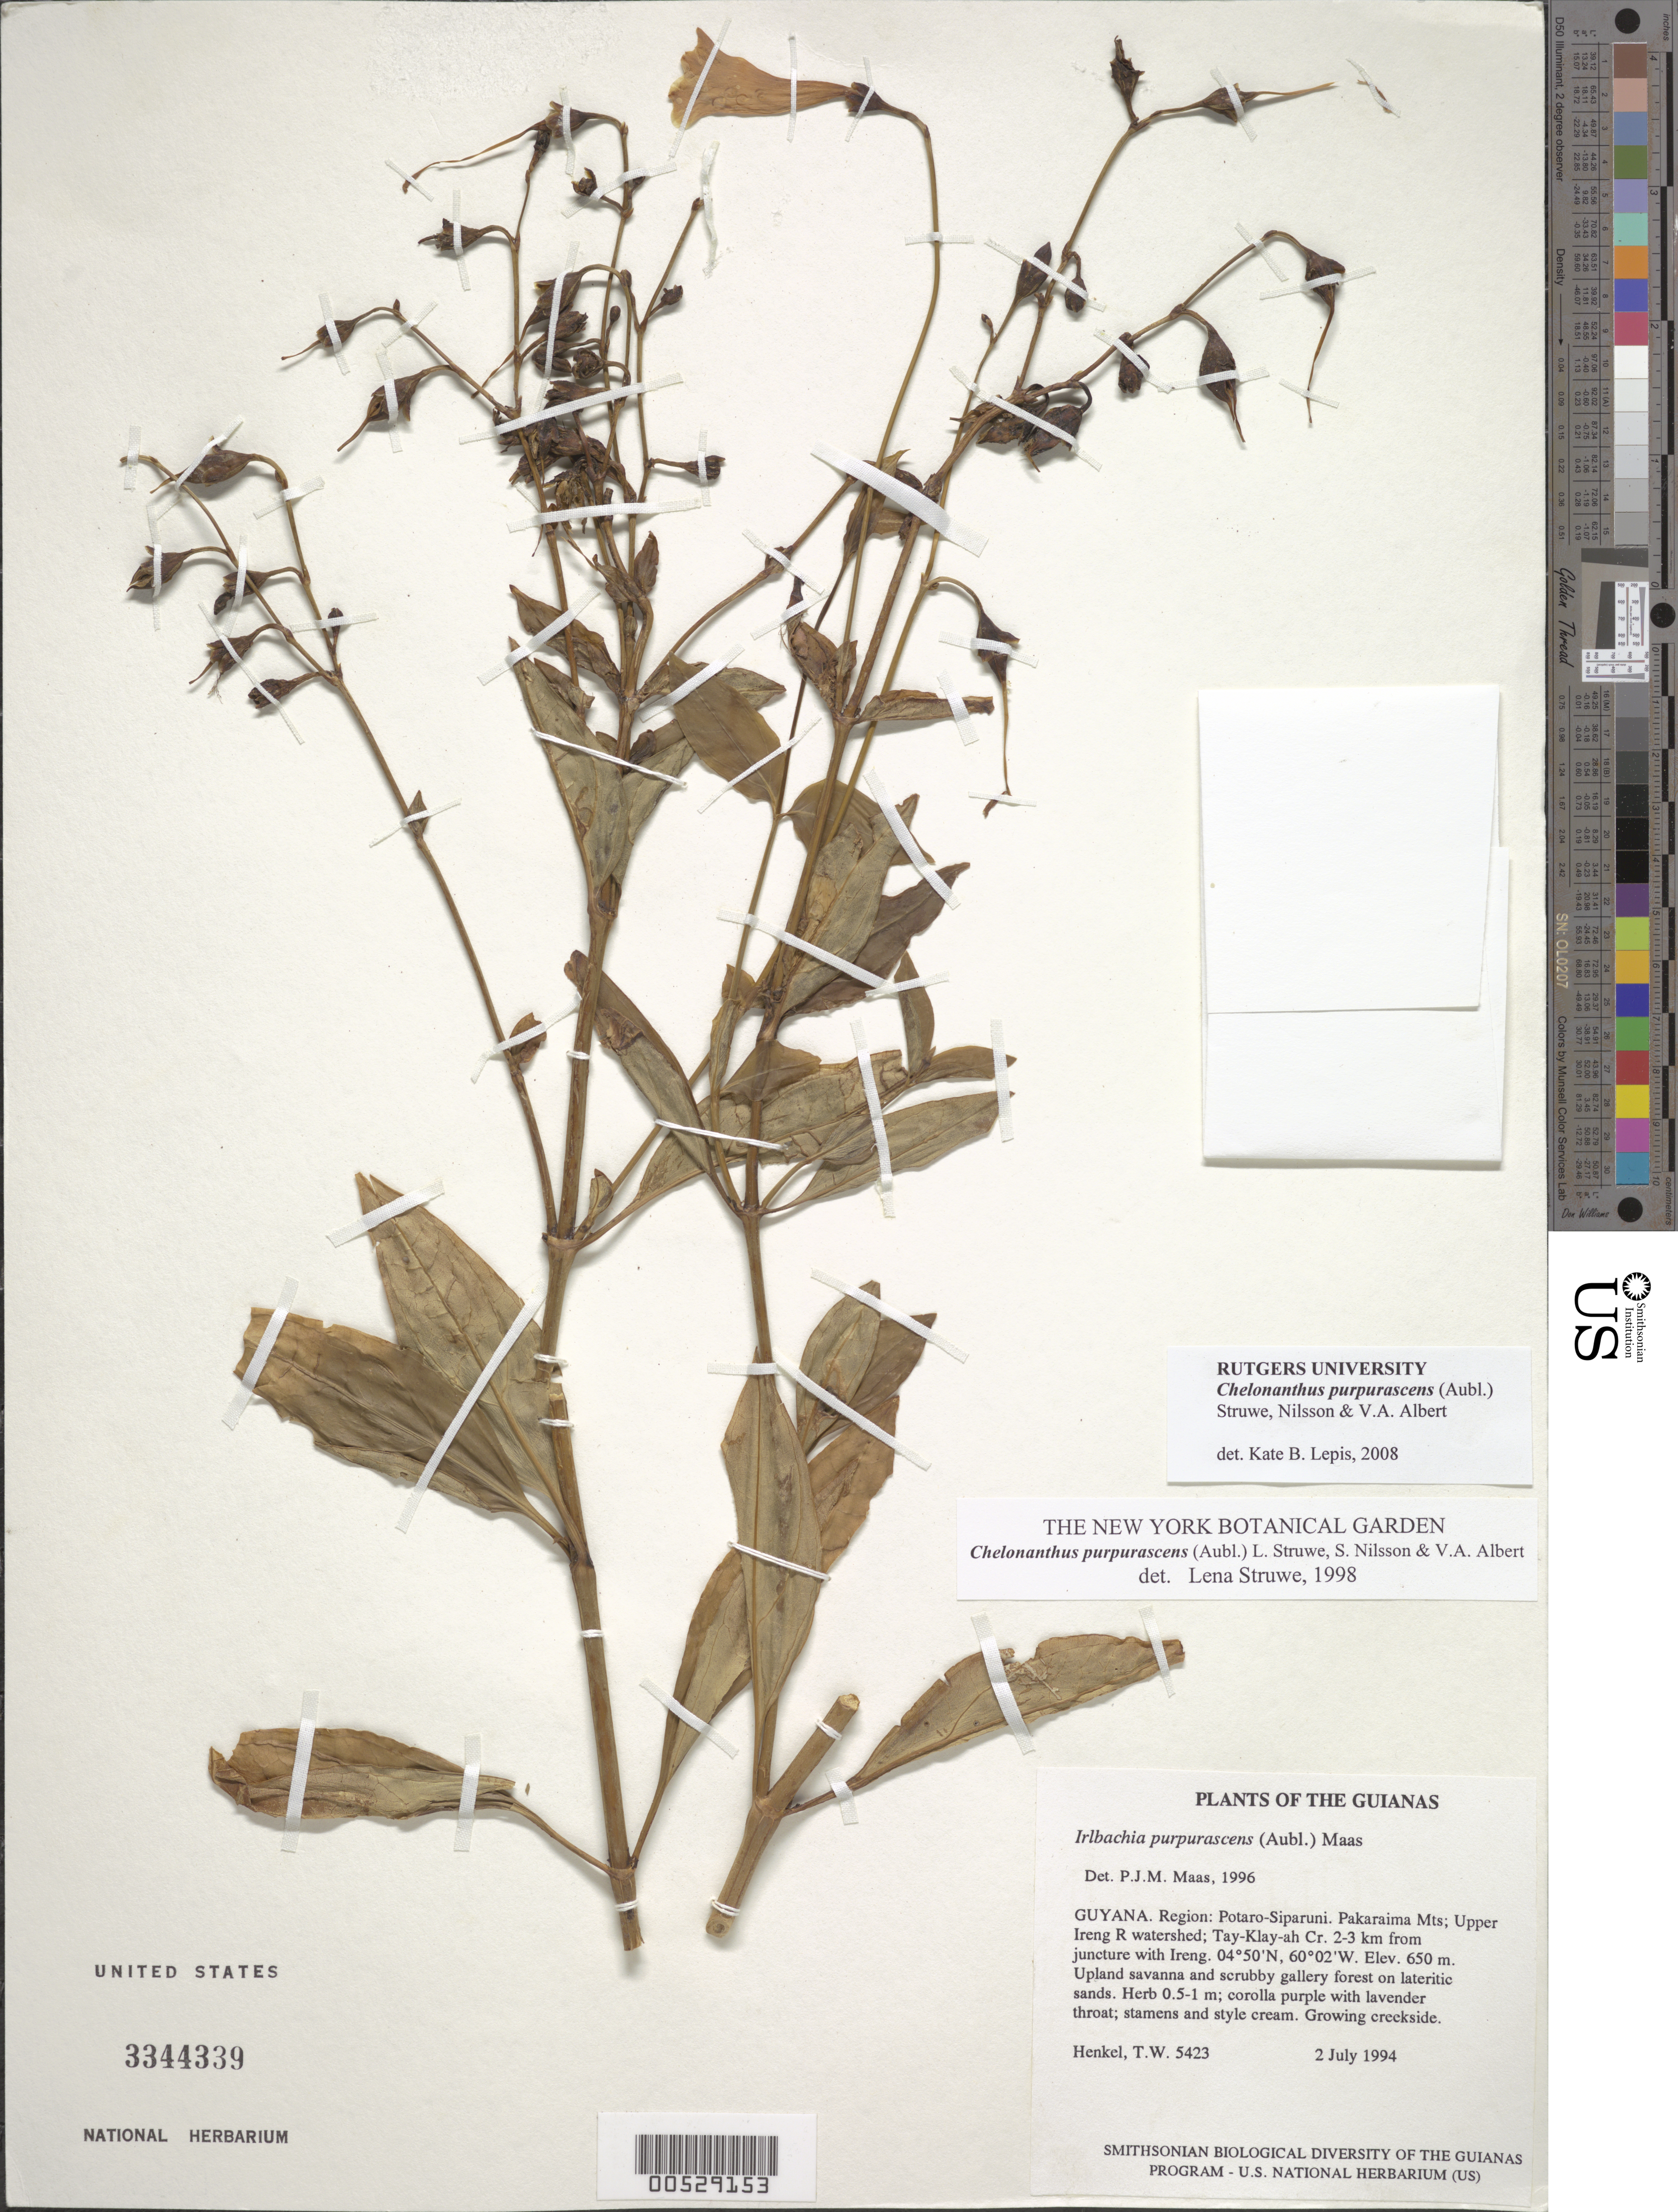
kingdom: Plantae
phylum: Tracheophyta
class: Magnoliopsida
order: Gentianales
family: Gentianaceae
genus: Chelonanthus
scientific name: Chelonanthus purpurascens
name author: (Aubl.) Struwe et al.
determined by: Lepis, Kate B.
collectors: T. Henkel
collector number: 5423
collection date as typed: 2 July 1994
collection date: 1994-07-02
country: Guyana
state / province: Potaro-Siparuni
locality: Pakaraima Mts; Upper Ireng R watershed; Tay-Klay-ah Cr. 2-3 km from juncture with Ireng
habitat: Upland savanna and scrubby gallery forest on lateritic sands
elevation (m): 650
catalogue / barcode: US 3344339